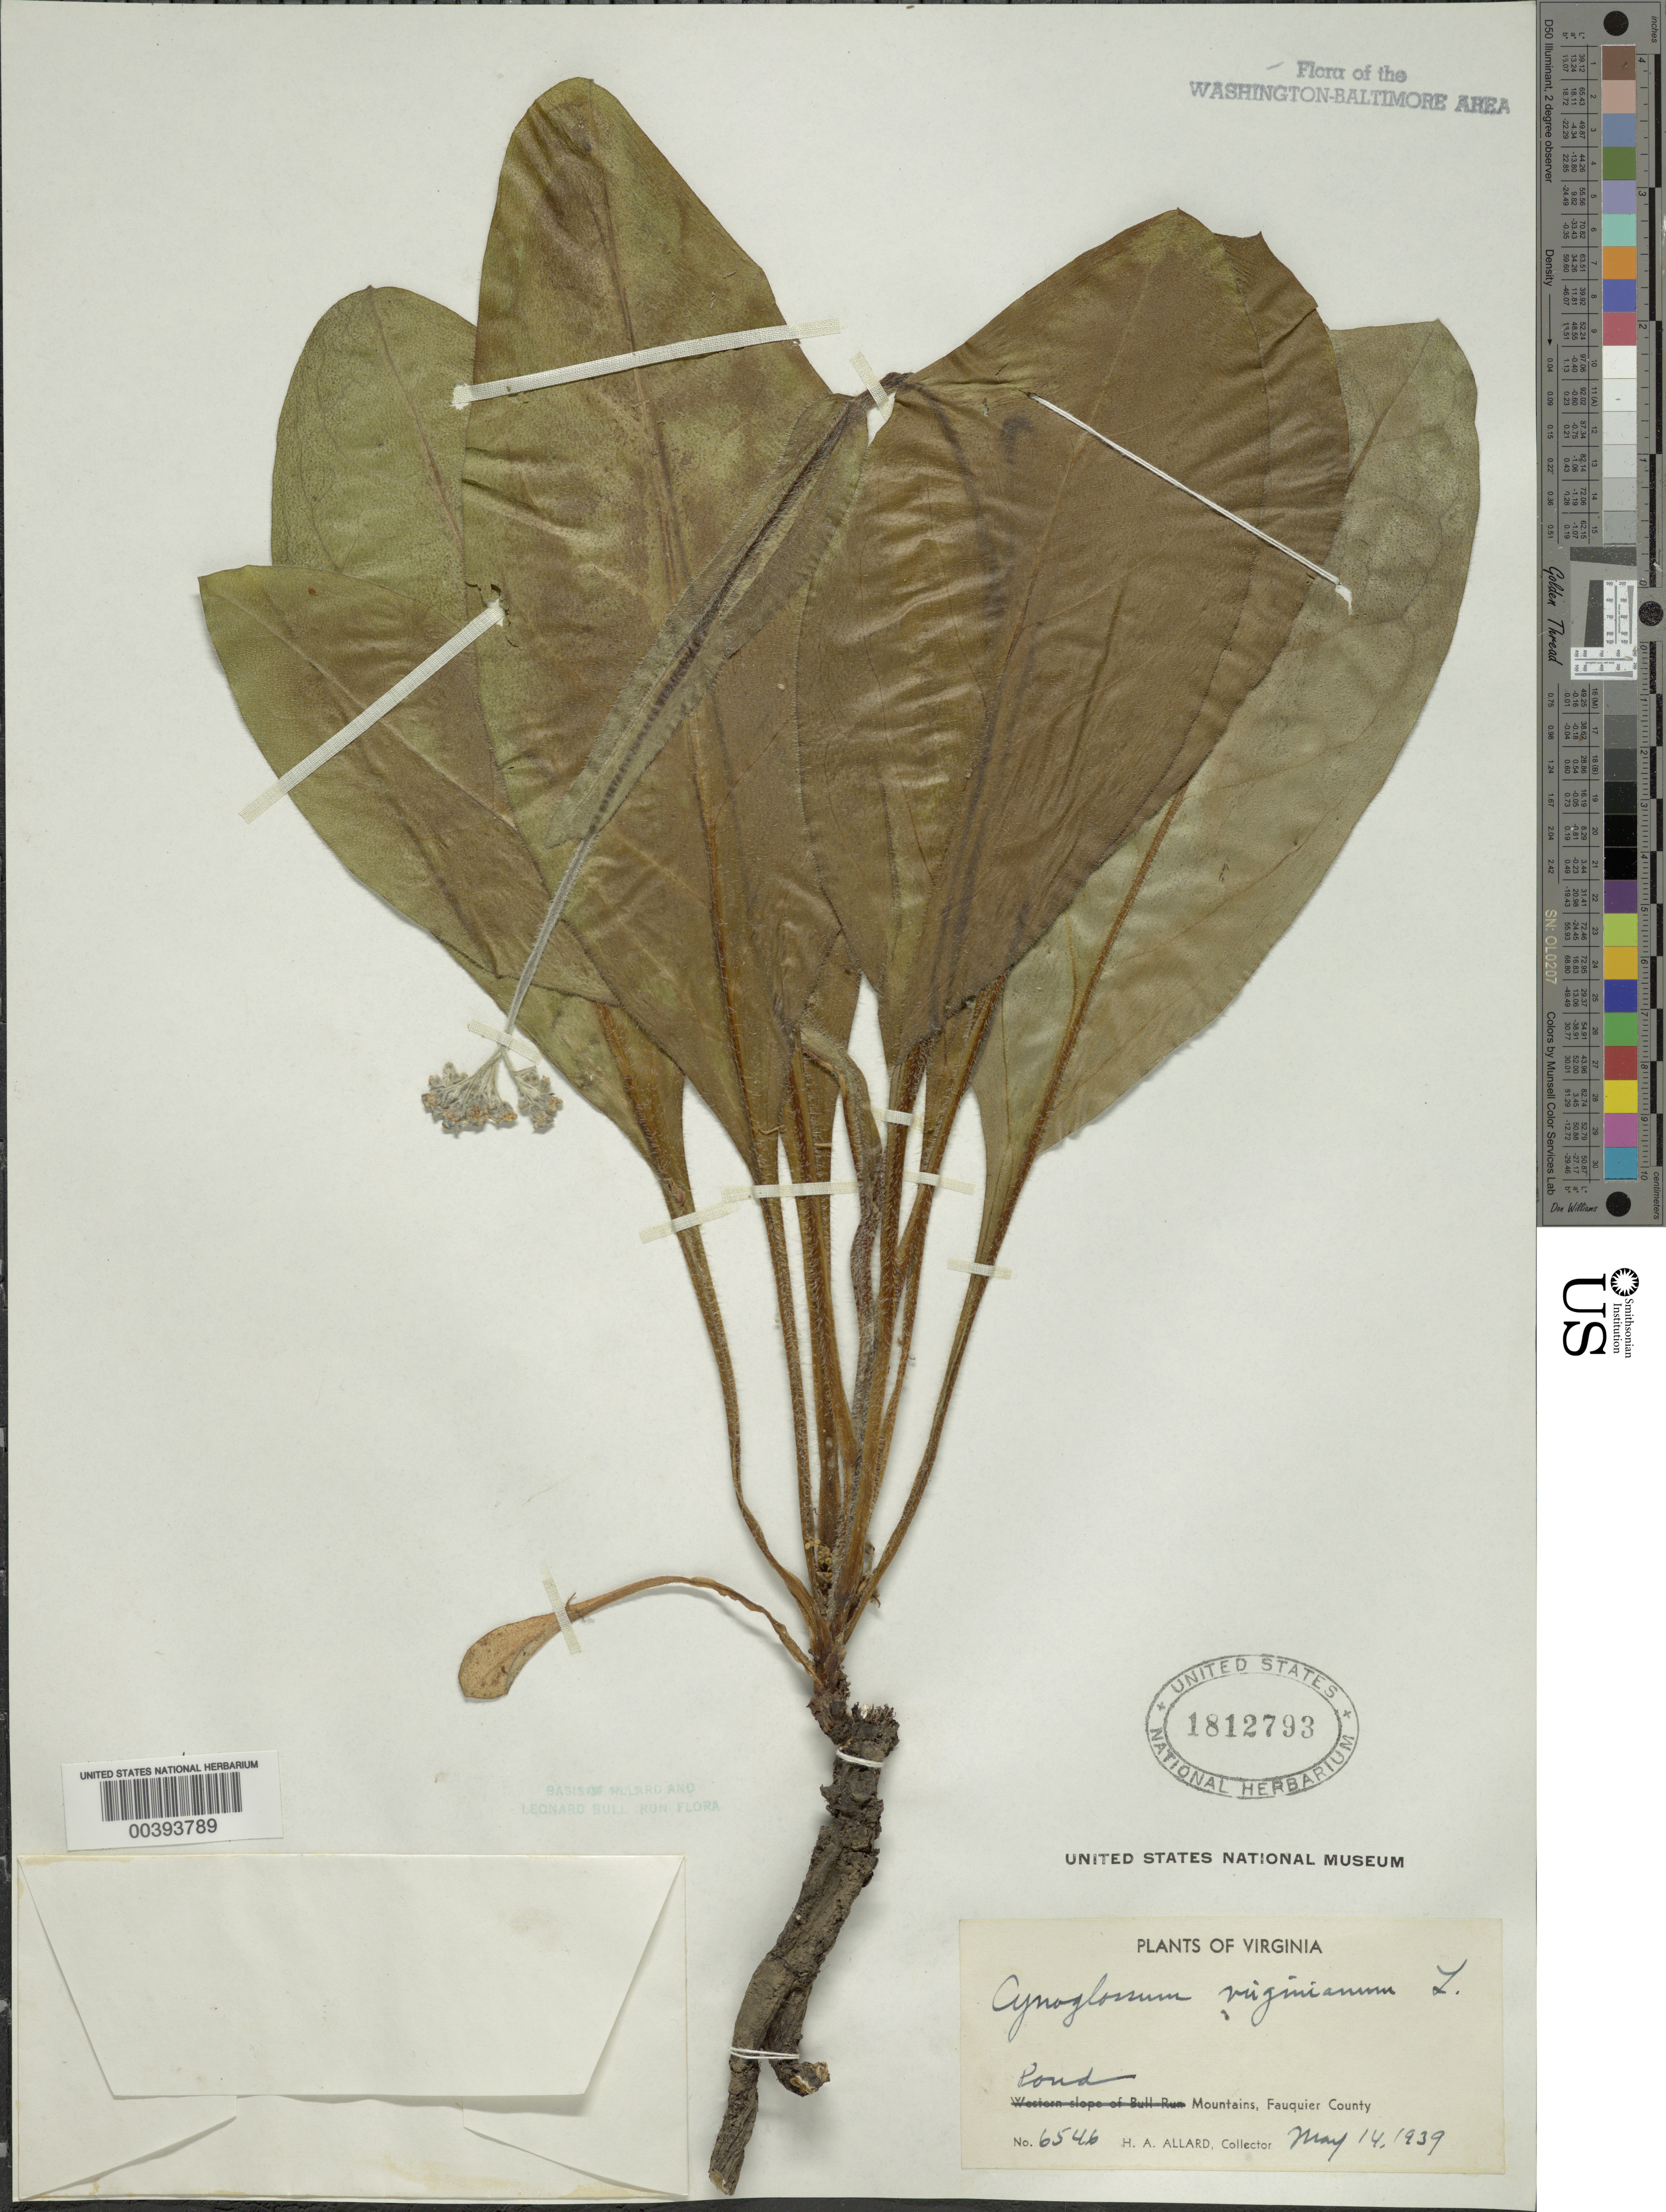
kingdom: Plantae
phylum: Tracheophyta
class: Magnoliopsida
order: Boraginales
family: Boraginaceae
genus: Cynoglossum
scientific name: Cynoglossum virginianum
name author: L.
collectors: H. A. Allard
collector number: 6546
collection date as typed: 14 May 1939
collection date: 1939-05-14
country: United States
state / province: Virginia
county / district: Fauquier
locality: Pond Mountains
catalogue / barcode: US 1812793